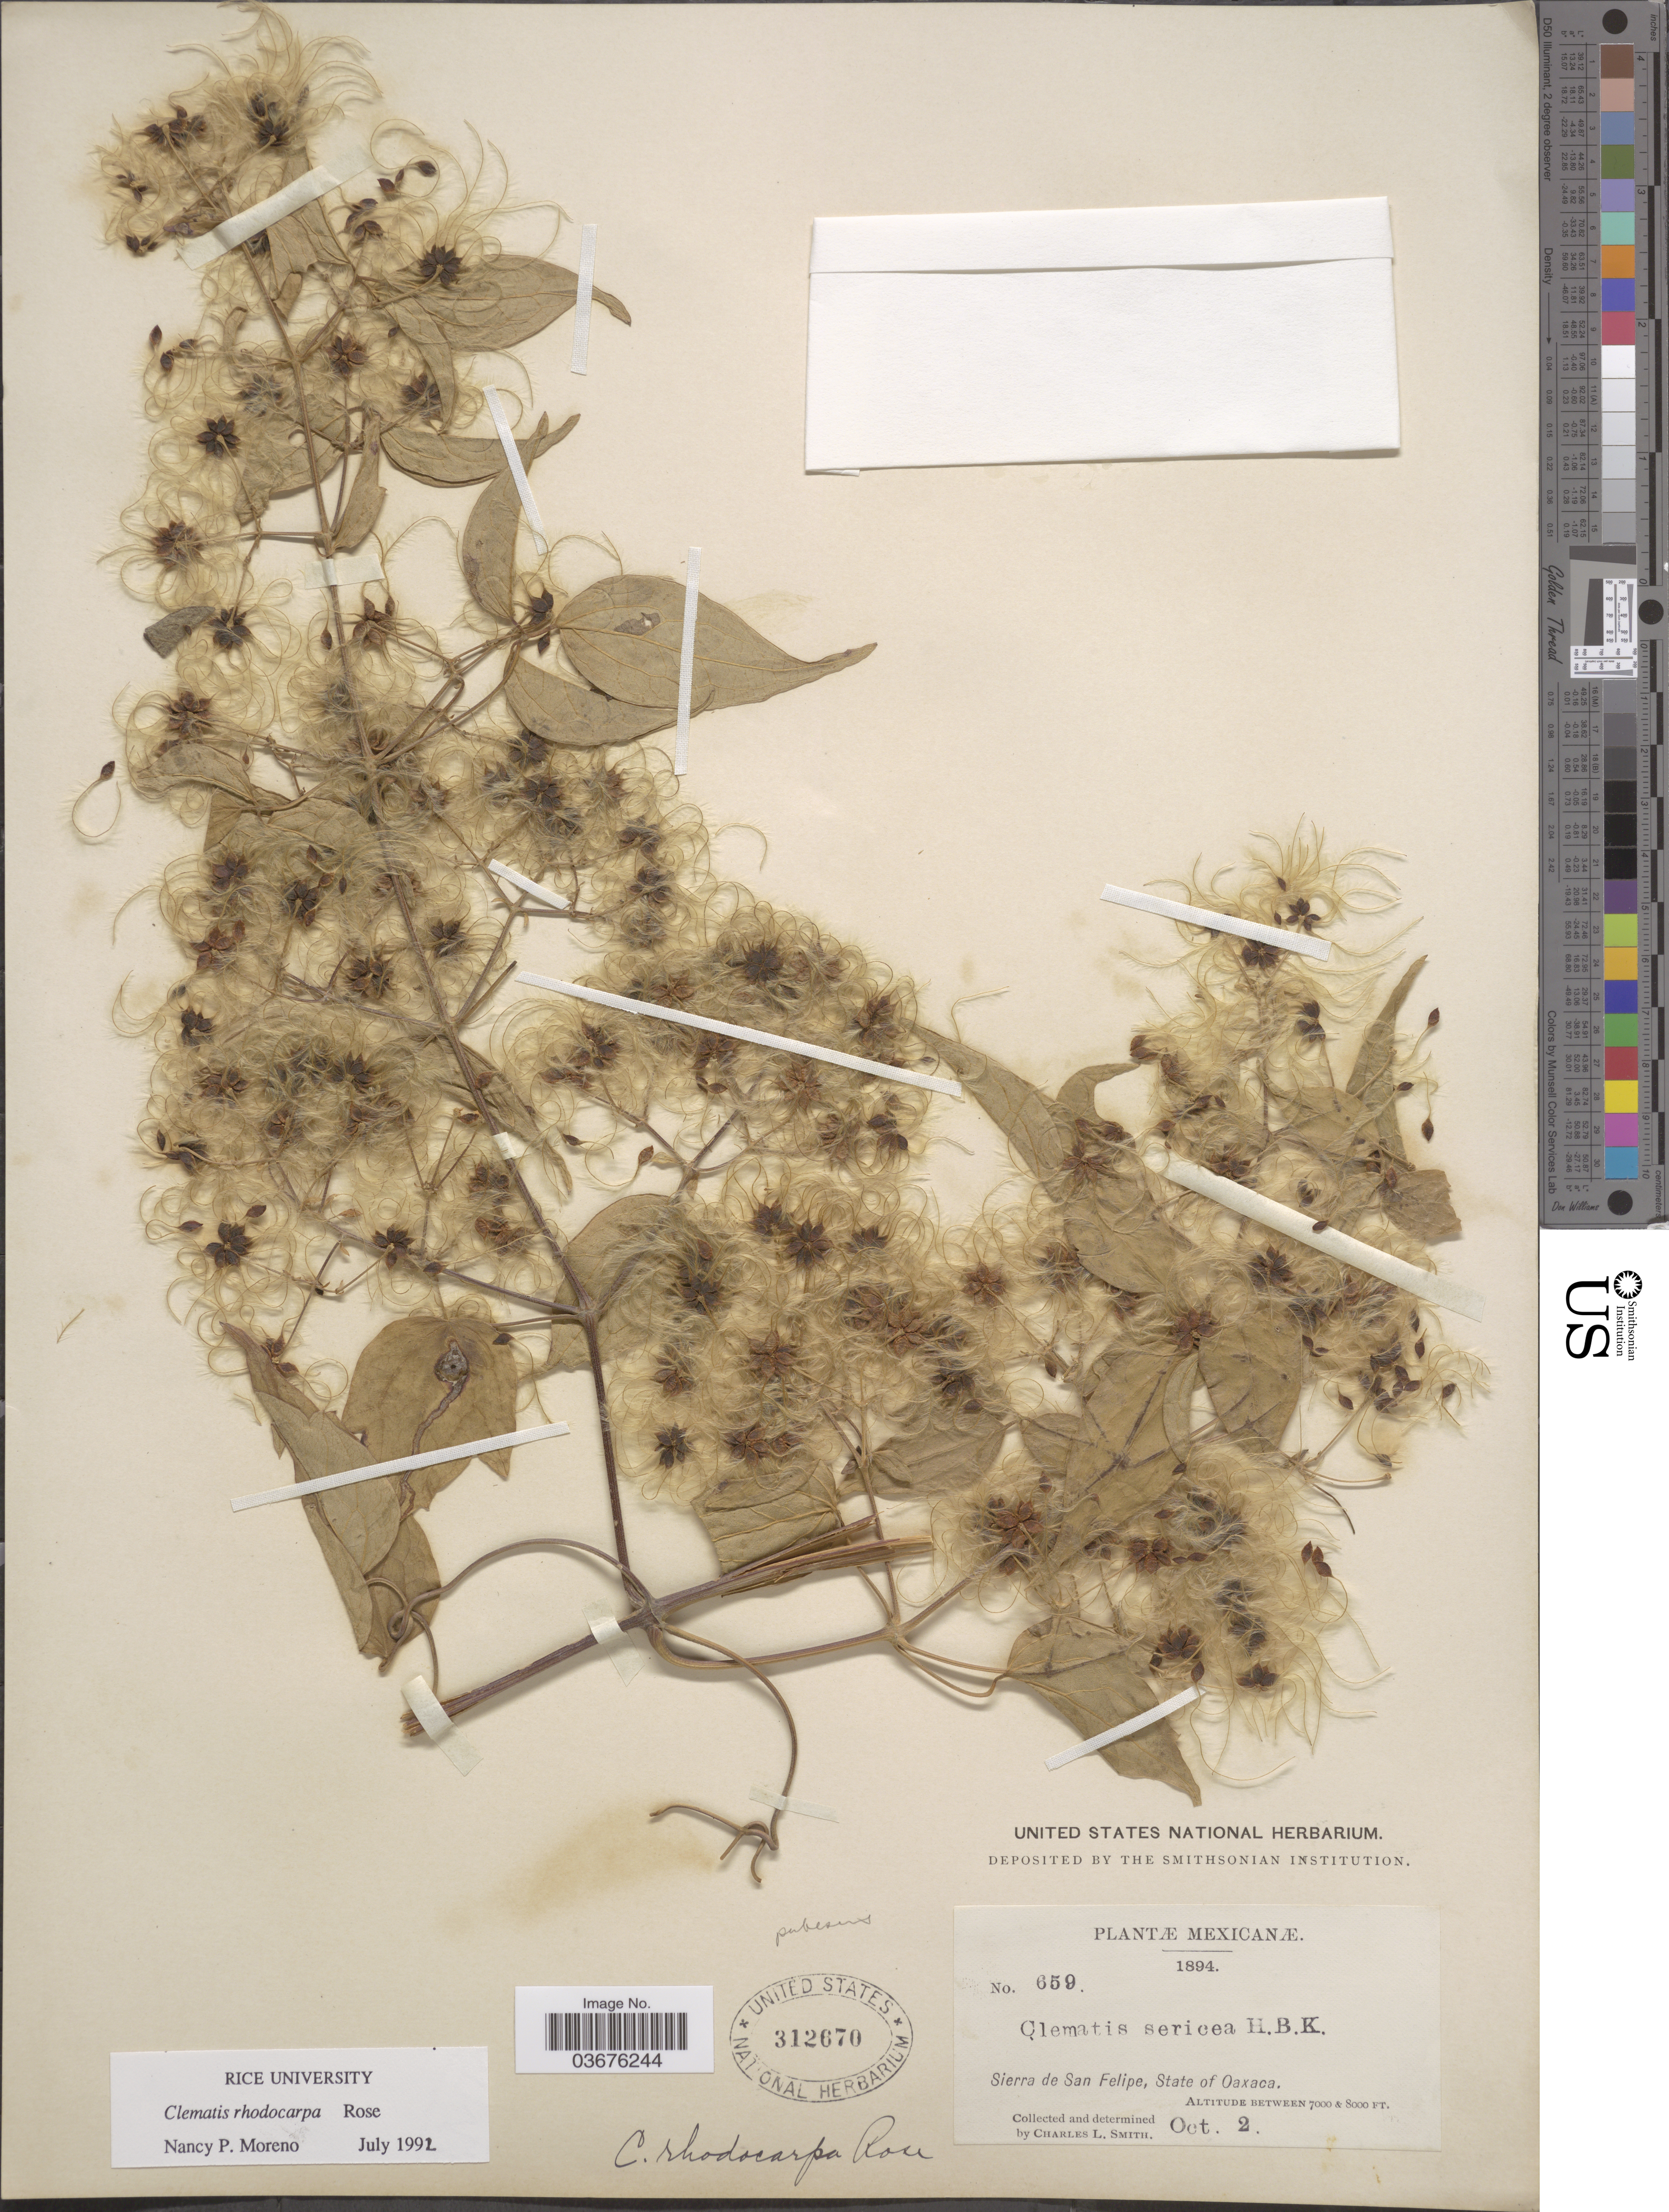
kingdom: Plantae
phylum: Tracheophyta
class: Magnoliopsida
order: Ranunculales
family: Ranunculaceae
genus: Clematis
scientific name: Clematis rhodocarpa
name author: Rose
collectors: C. L. Smith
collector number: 659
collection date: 1894-10-02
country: Mexico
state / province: Oaxaca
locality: Sierra de San Felipe.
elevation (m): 2134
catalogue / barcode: US 312670